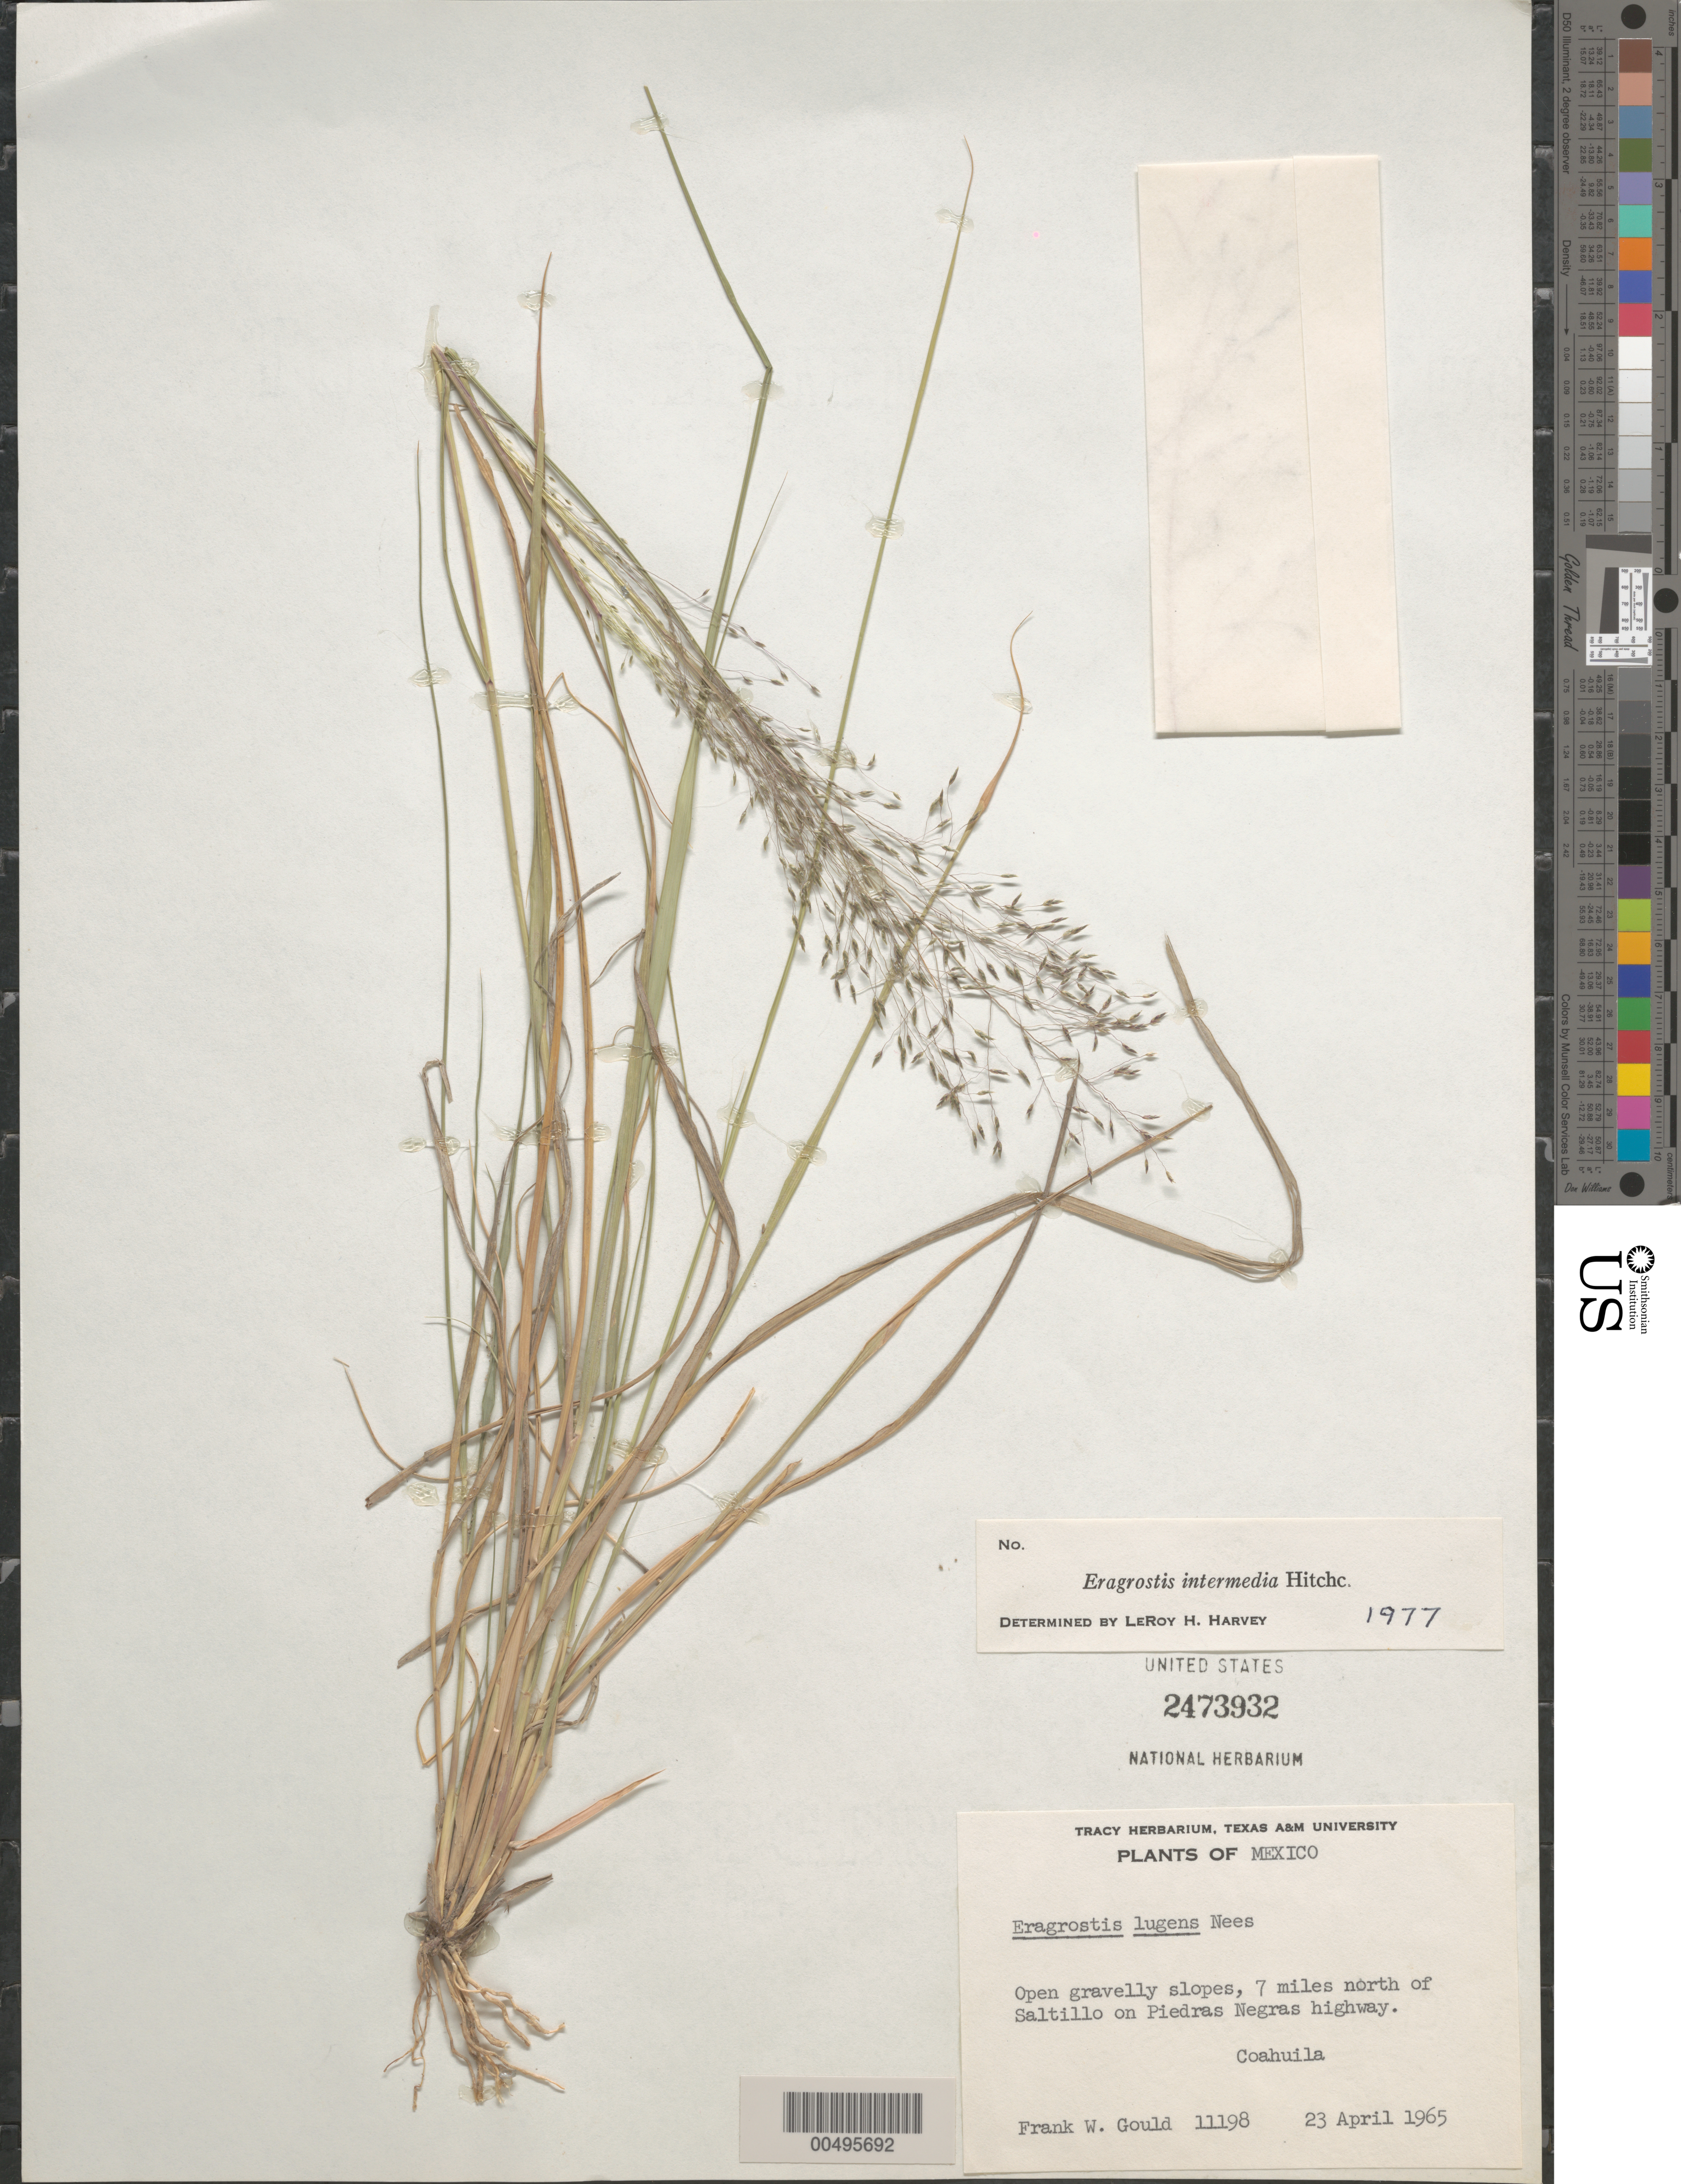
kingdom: Plantae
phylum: Tracheophyta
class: Liliopsida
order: Poales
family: Poaceae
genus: Eragrostis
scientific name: Eragrostis intermedia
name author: Hitchc.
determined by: Harvey, L. H.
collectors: F. W. Gould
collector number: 11198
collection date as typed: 23 Apr 1965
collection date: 1965-04-23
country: Mexico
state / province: Coahuila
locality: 7 mi N of Saltillo on Piedras Negras hwy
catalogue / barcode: US 2473932